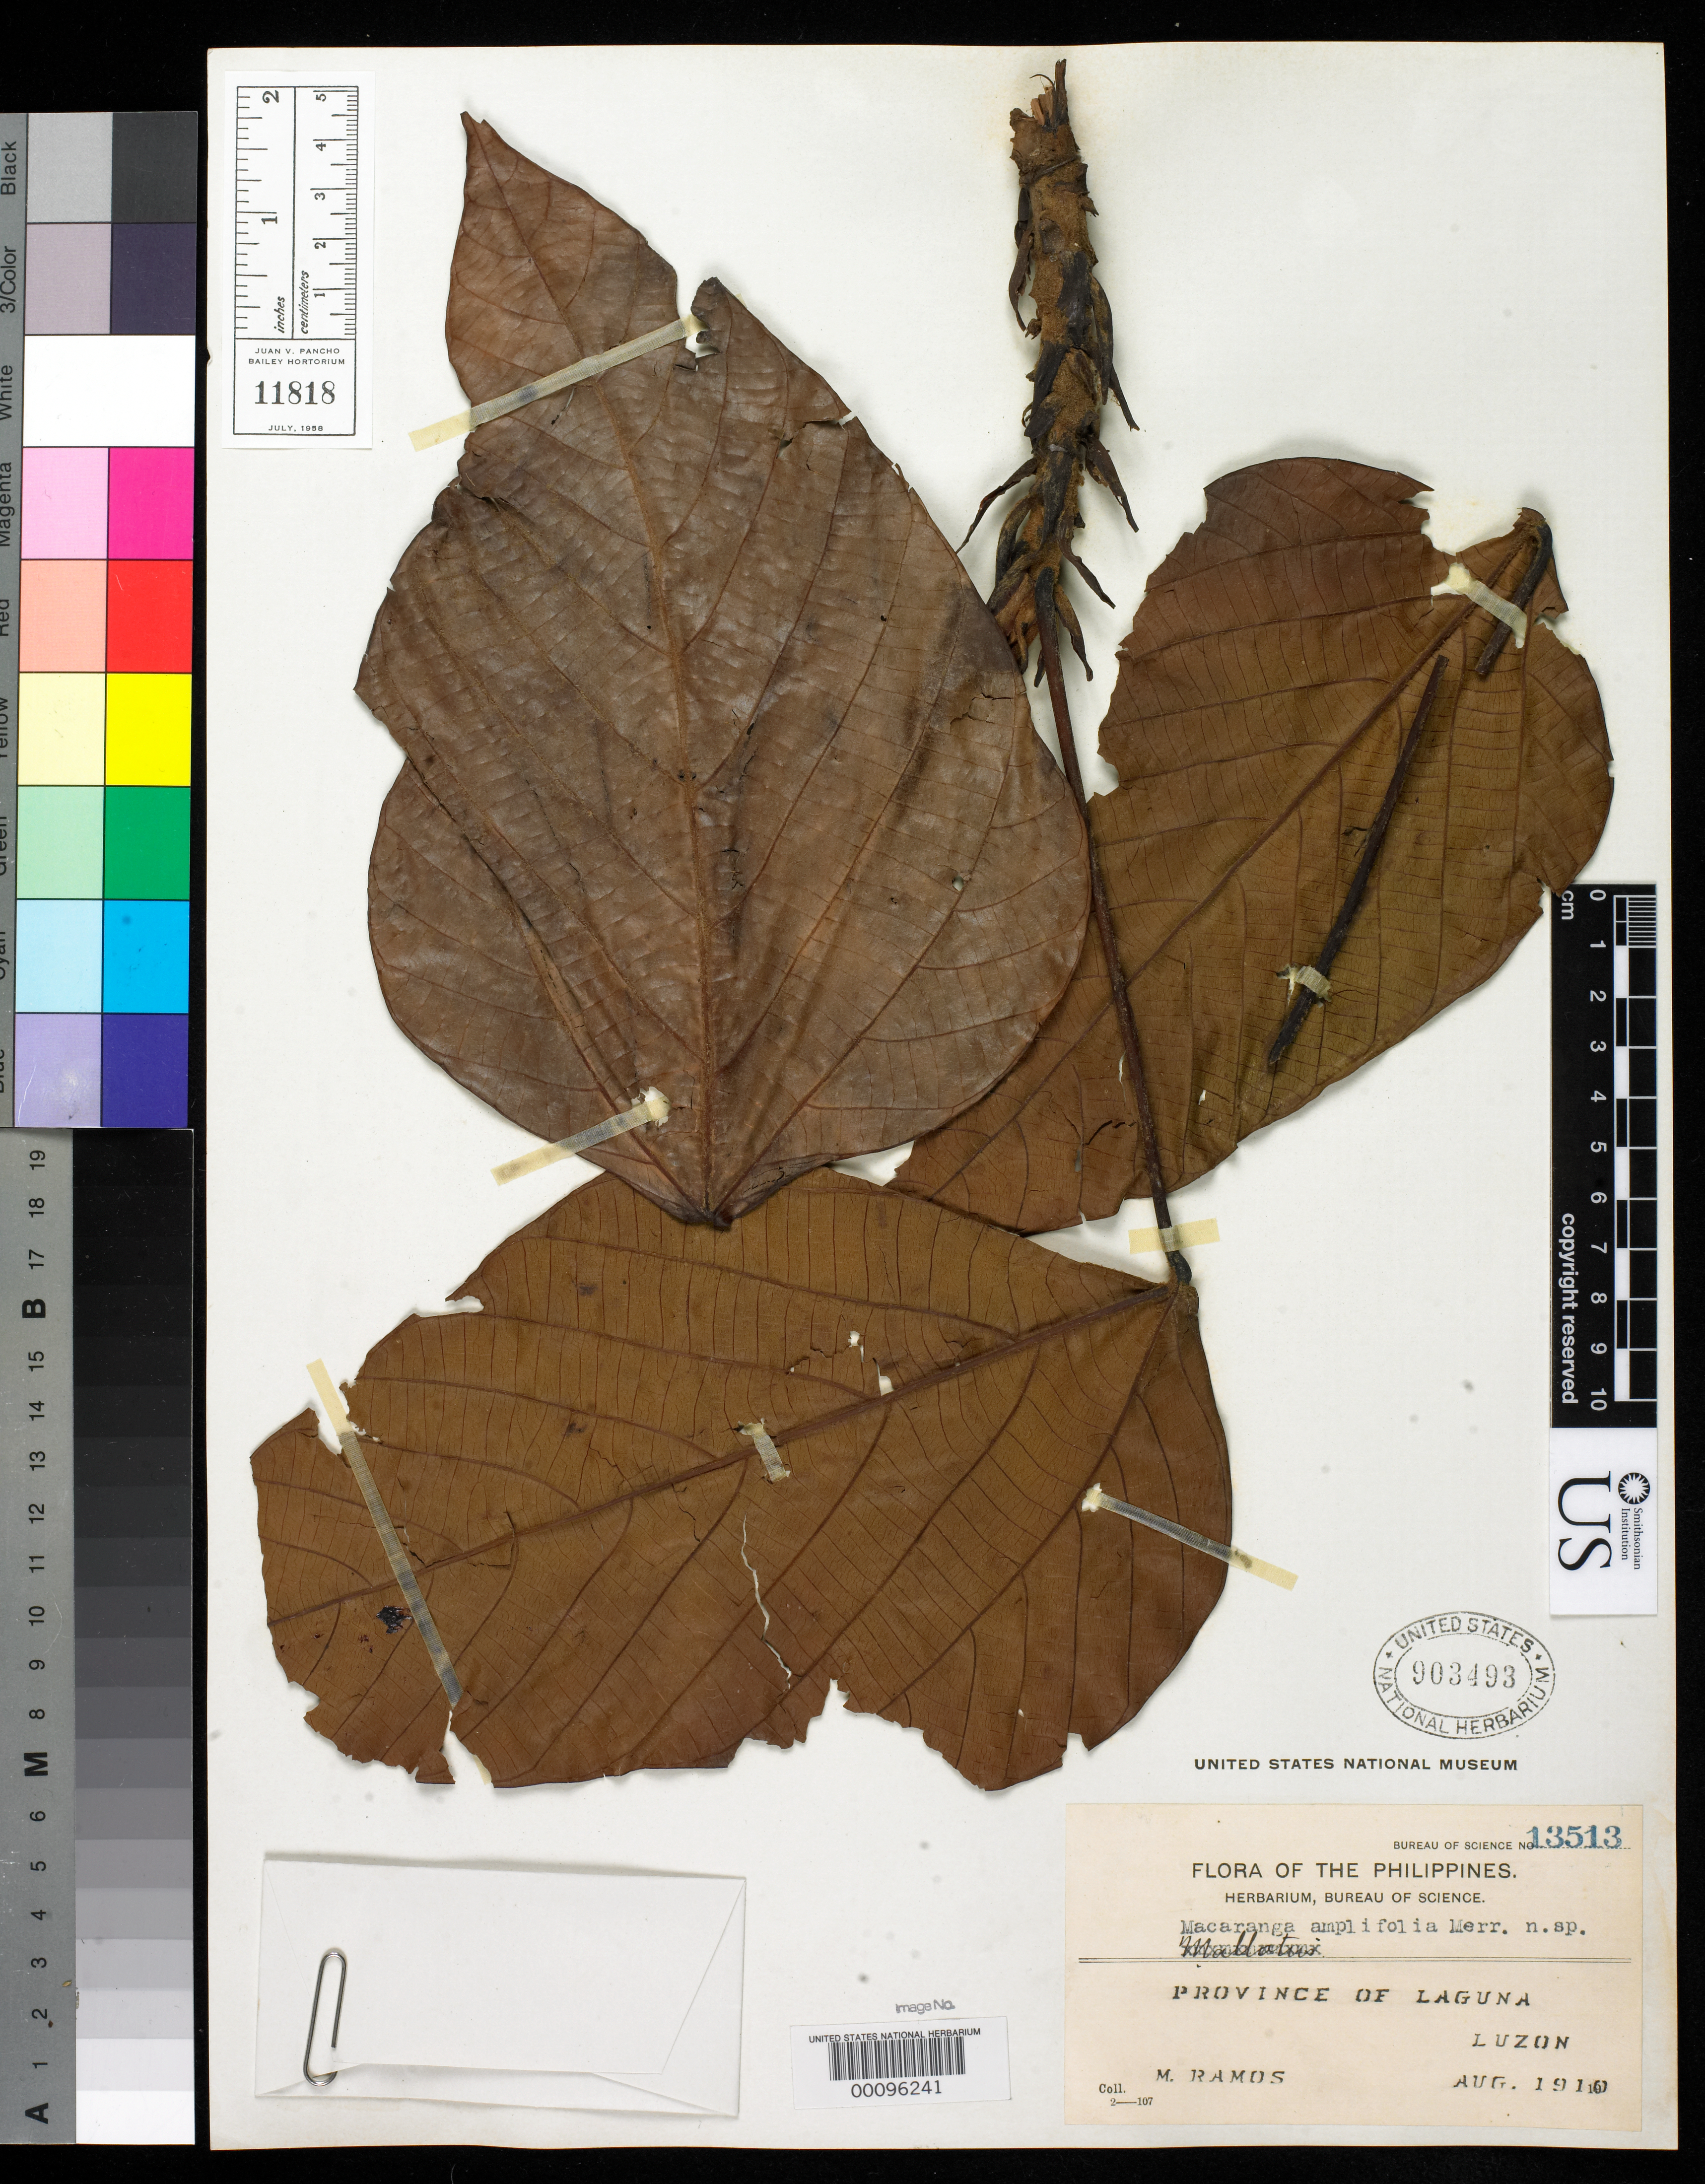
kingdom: Plantae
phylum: Tracheophyta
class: Magnoliopsida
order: Malpighiales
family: Euphorbiaceae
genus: Macaranga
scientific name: Macaranga amplifolia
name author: Merr.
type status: Isotype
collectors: M. Ramos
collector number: Bur. Sci. 13513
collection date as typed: Aug 1910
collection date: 1910-08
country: Philippines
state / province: Calabarzon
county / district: Laguna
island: Luzon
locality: Near San Antonio.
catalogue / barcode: US 903493